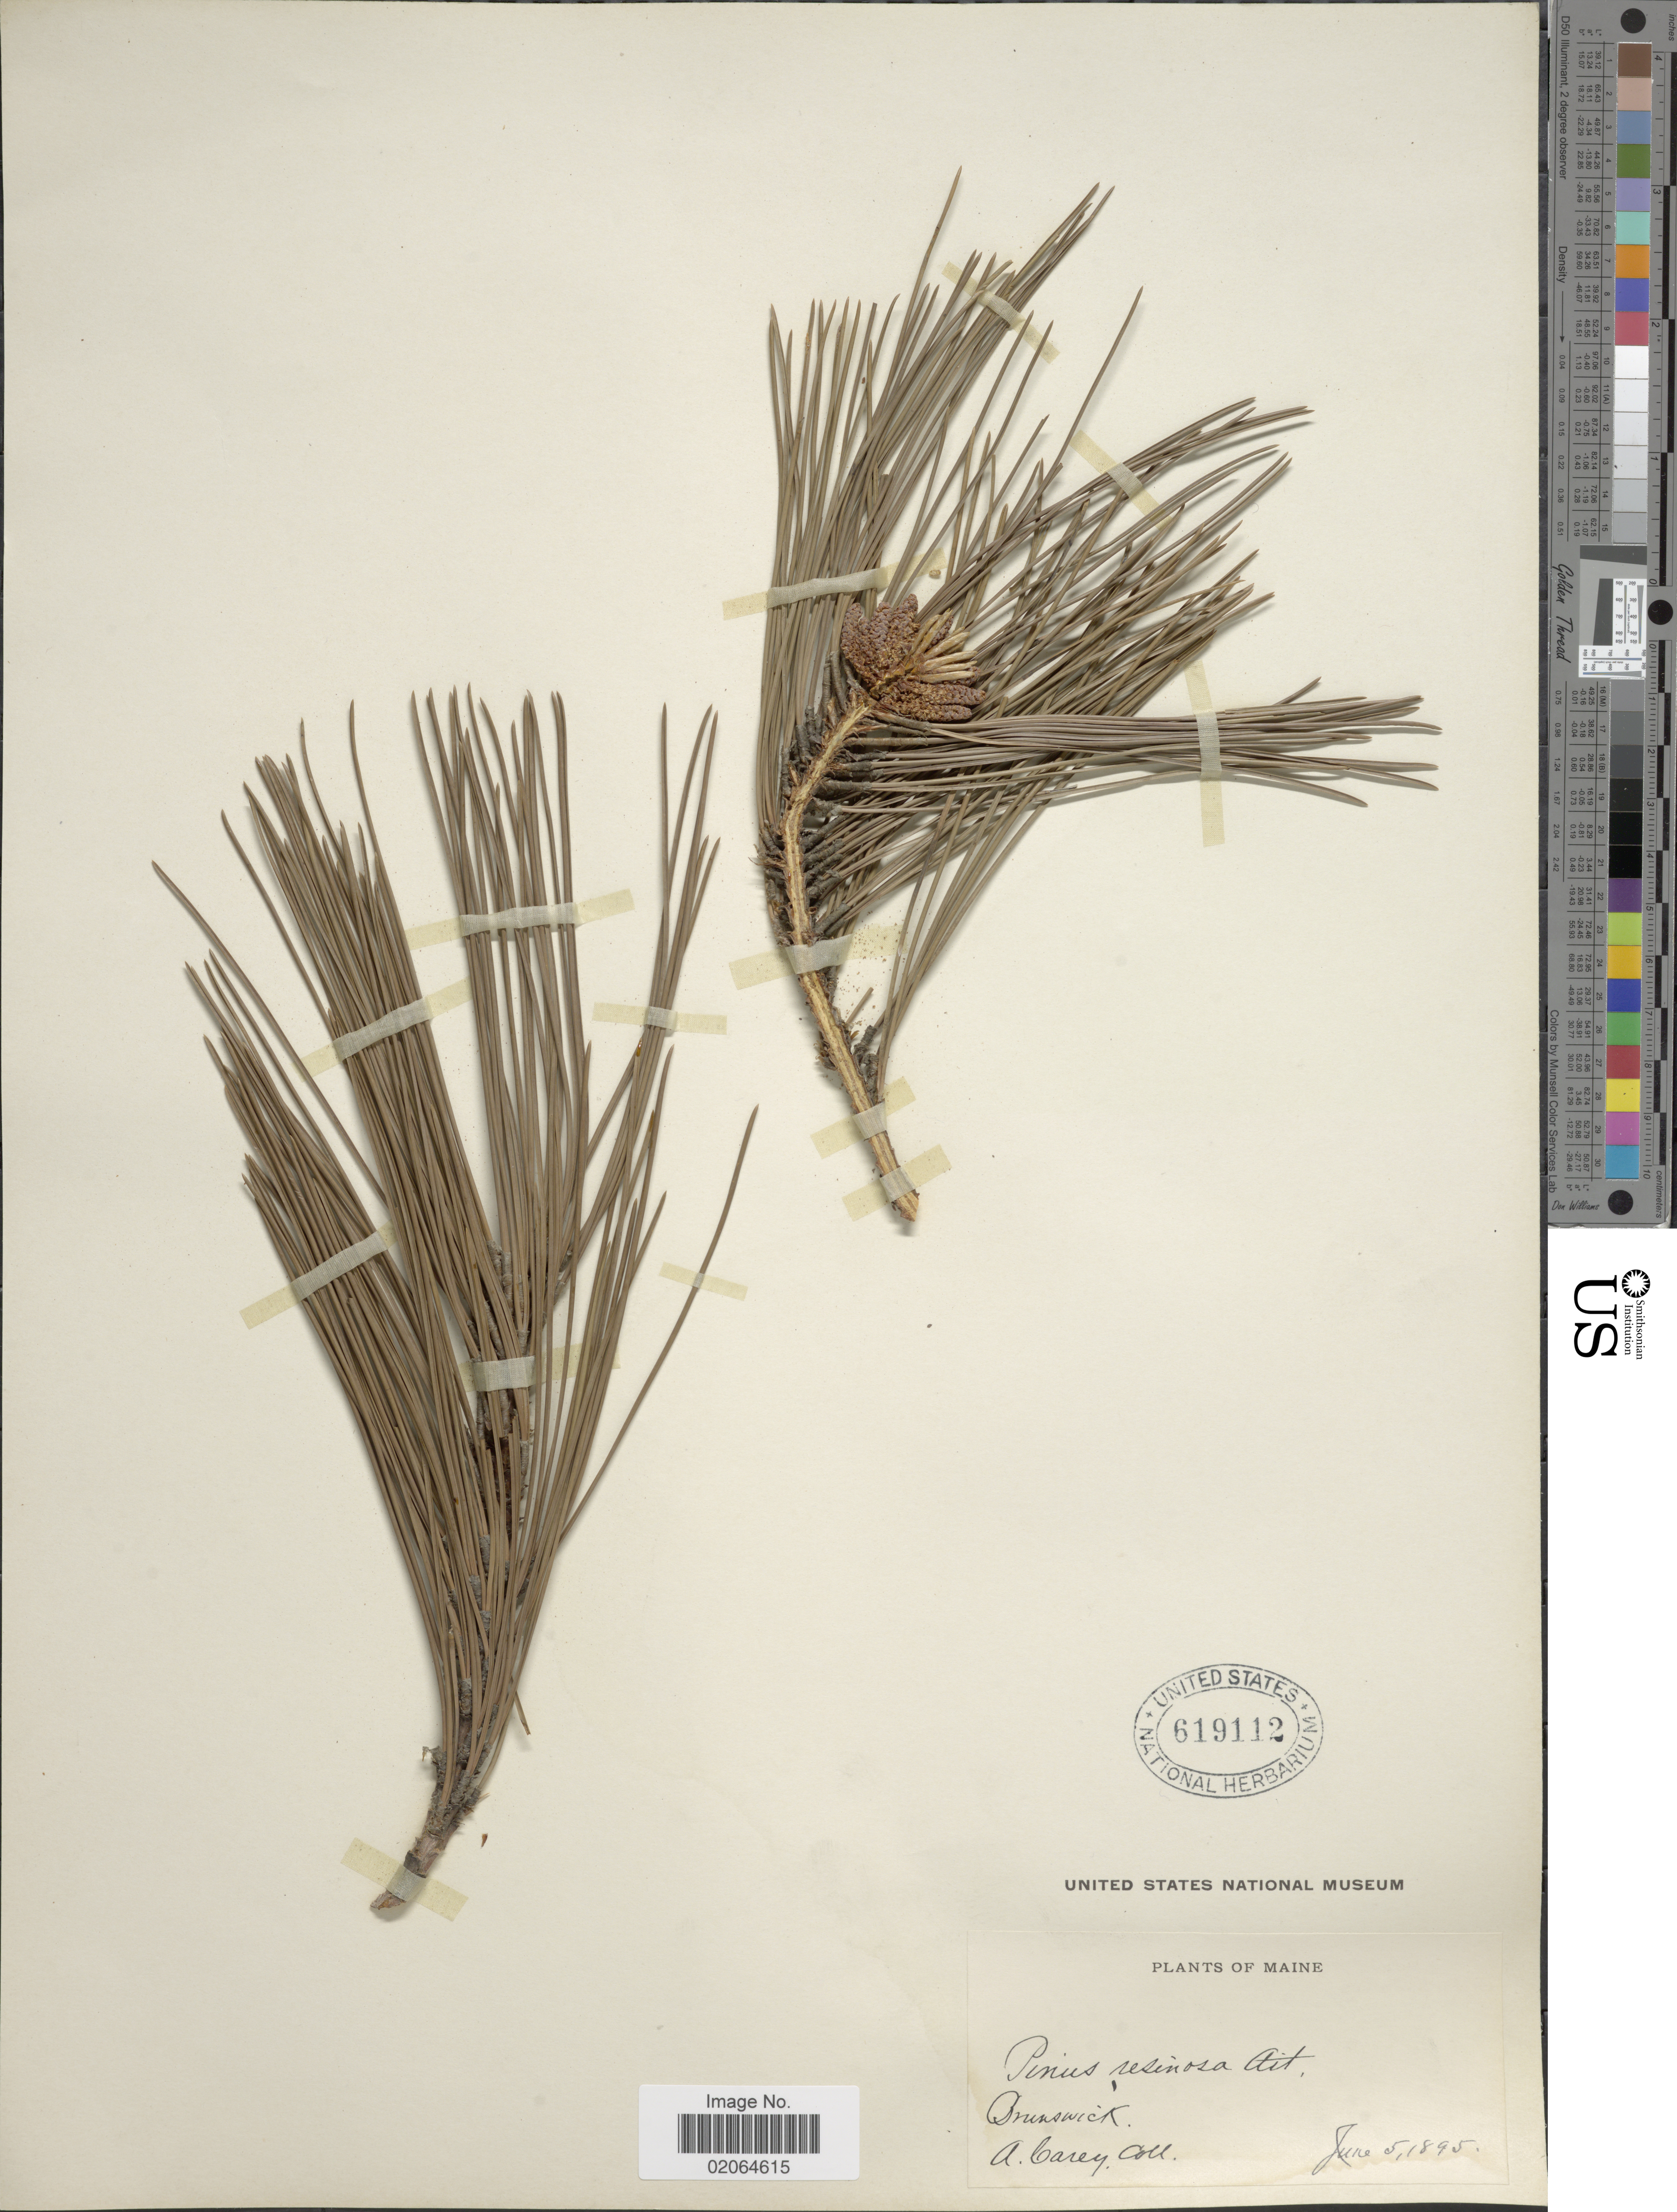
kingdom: Plantae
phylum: Tracheophyta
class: Pinopsida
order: Pinales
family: Pinaceae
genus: Pinus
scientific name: Pinus resinosa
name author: Aiton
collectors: A. Carey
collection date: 1895-06-05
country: United States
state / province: Maine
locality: Brunswick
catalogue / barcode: US 619112